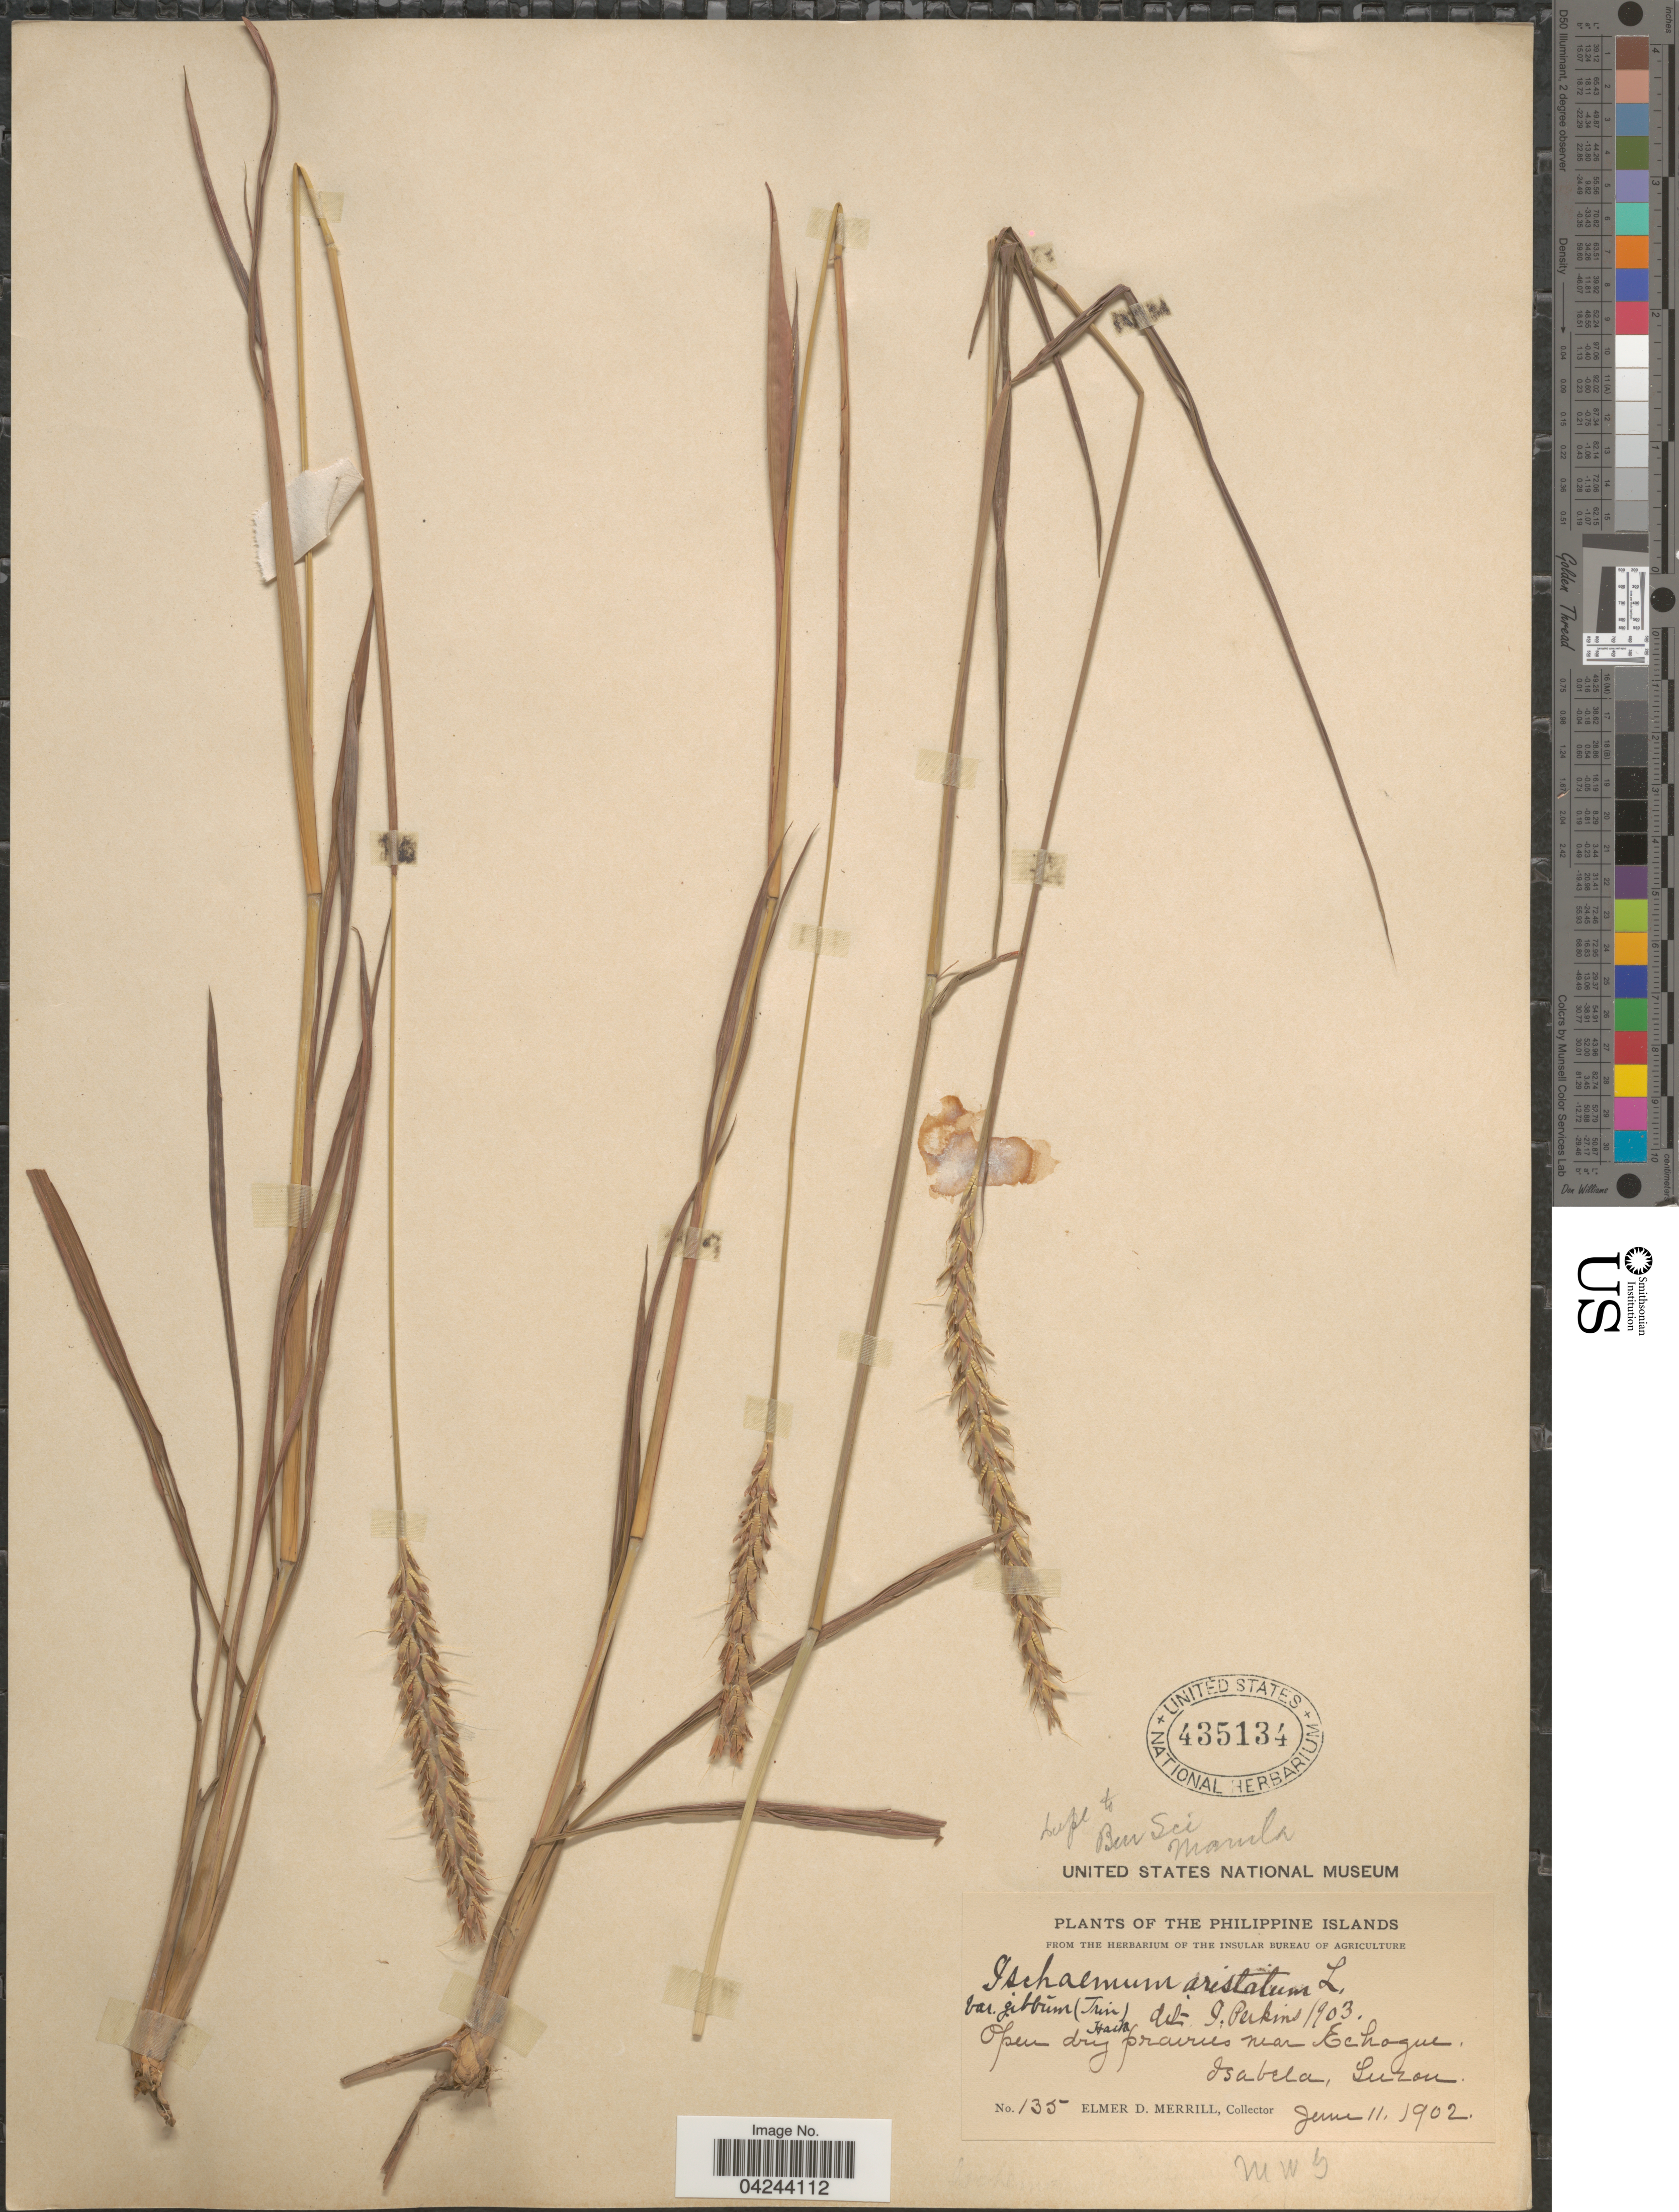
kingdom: Plantae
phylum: Tracheophyta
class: Liliopsida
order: Poales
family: Poaceae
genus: Ischaemum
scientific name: Ischaemum aristatum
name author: L.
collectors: E. D. Merrill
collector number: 135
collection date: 1902-06-11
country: Philippines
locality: The Philippine Islands. Open dry prairies near Echogue, Isabela, Luzon.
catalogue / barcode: US 435134